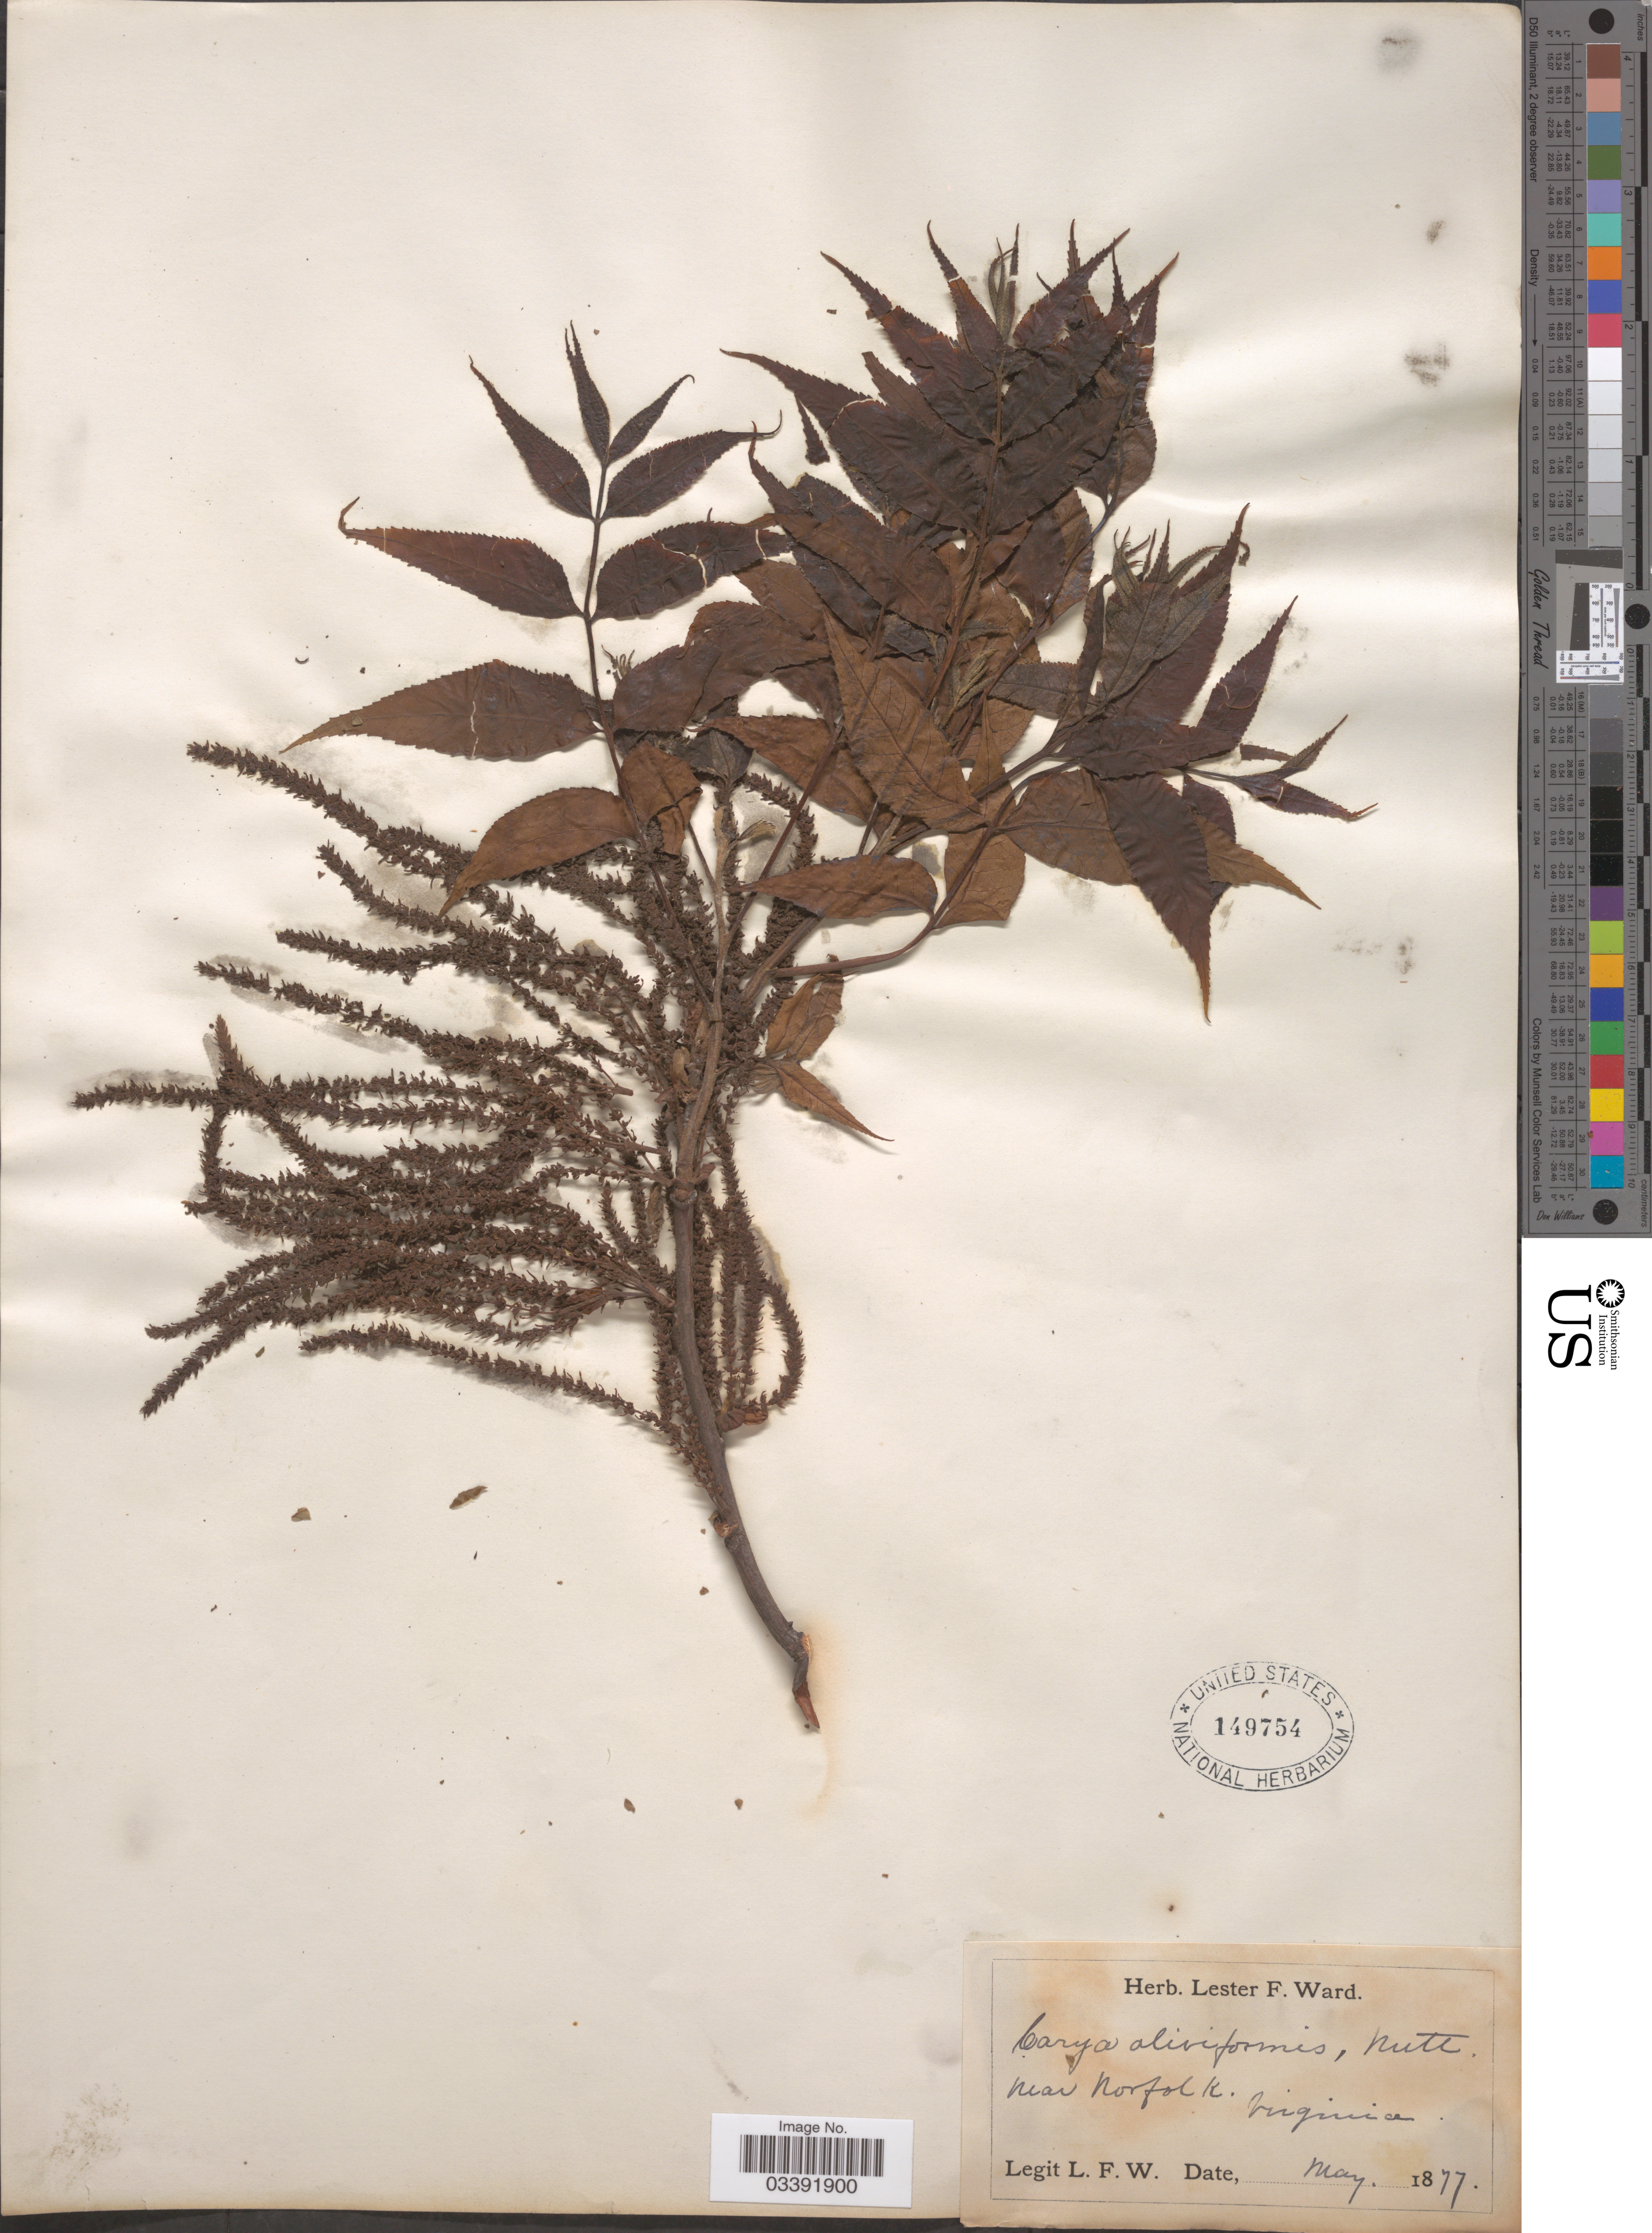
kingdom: Plantae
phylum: Tracheophyta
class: Magnoliopsida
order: Fagales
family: Juglandaceae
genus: Carya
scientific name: Carya illinoinensis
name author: (Wangenh.) K. Koch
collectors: L. F. Ward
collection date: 1877-05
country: United States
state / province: Virginia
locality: Near Norfolk.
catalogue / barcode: US 149754